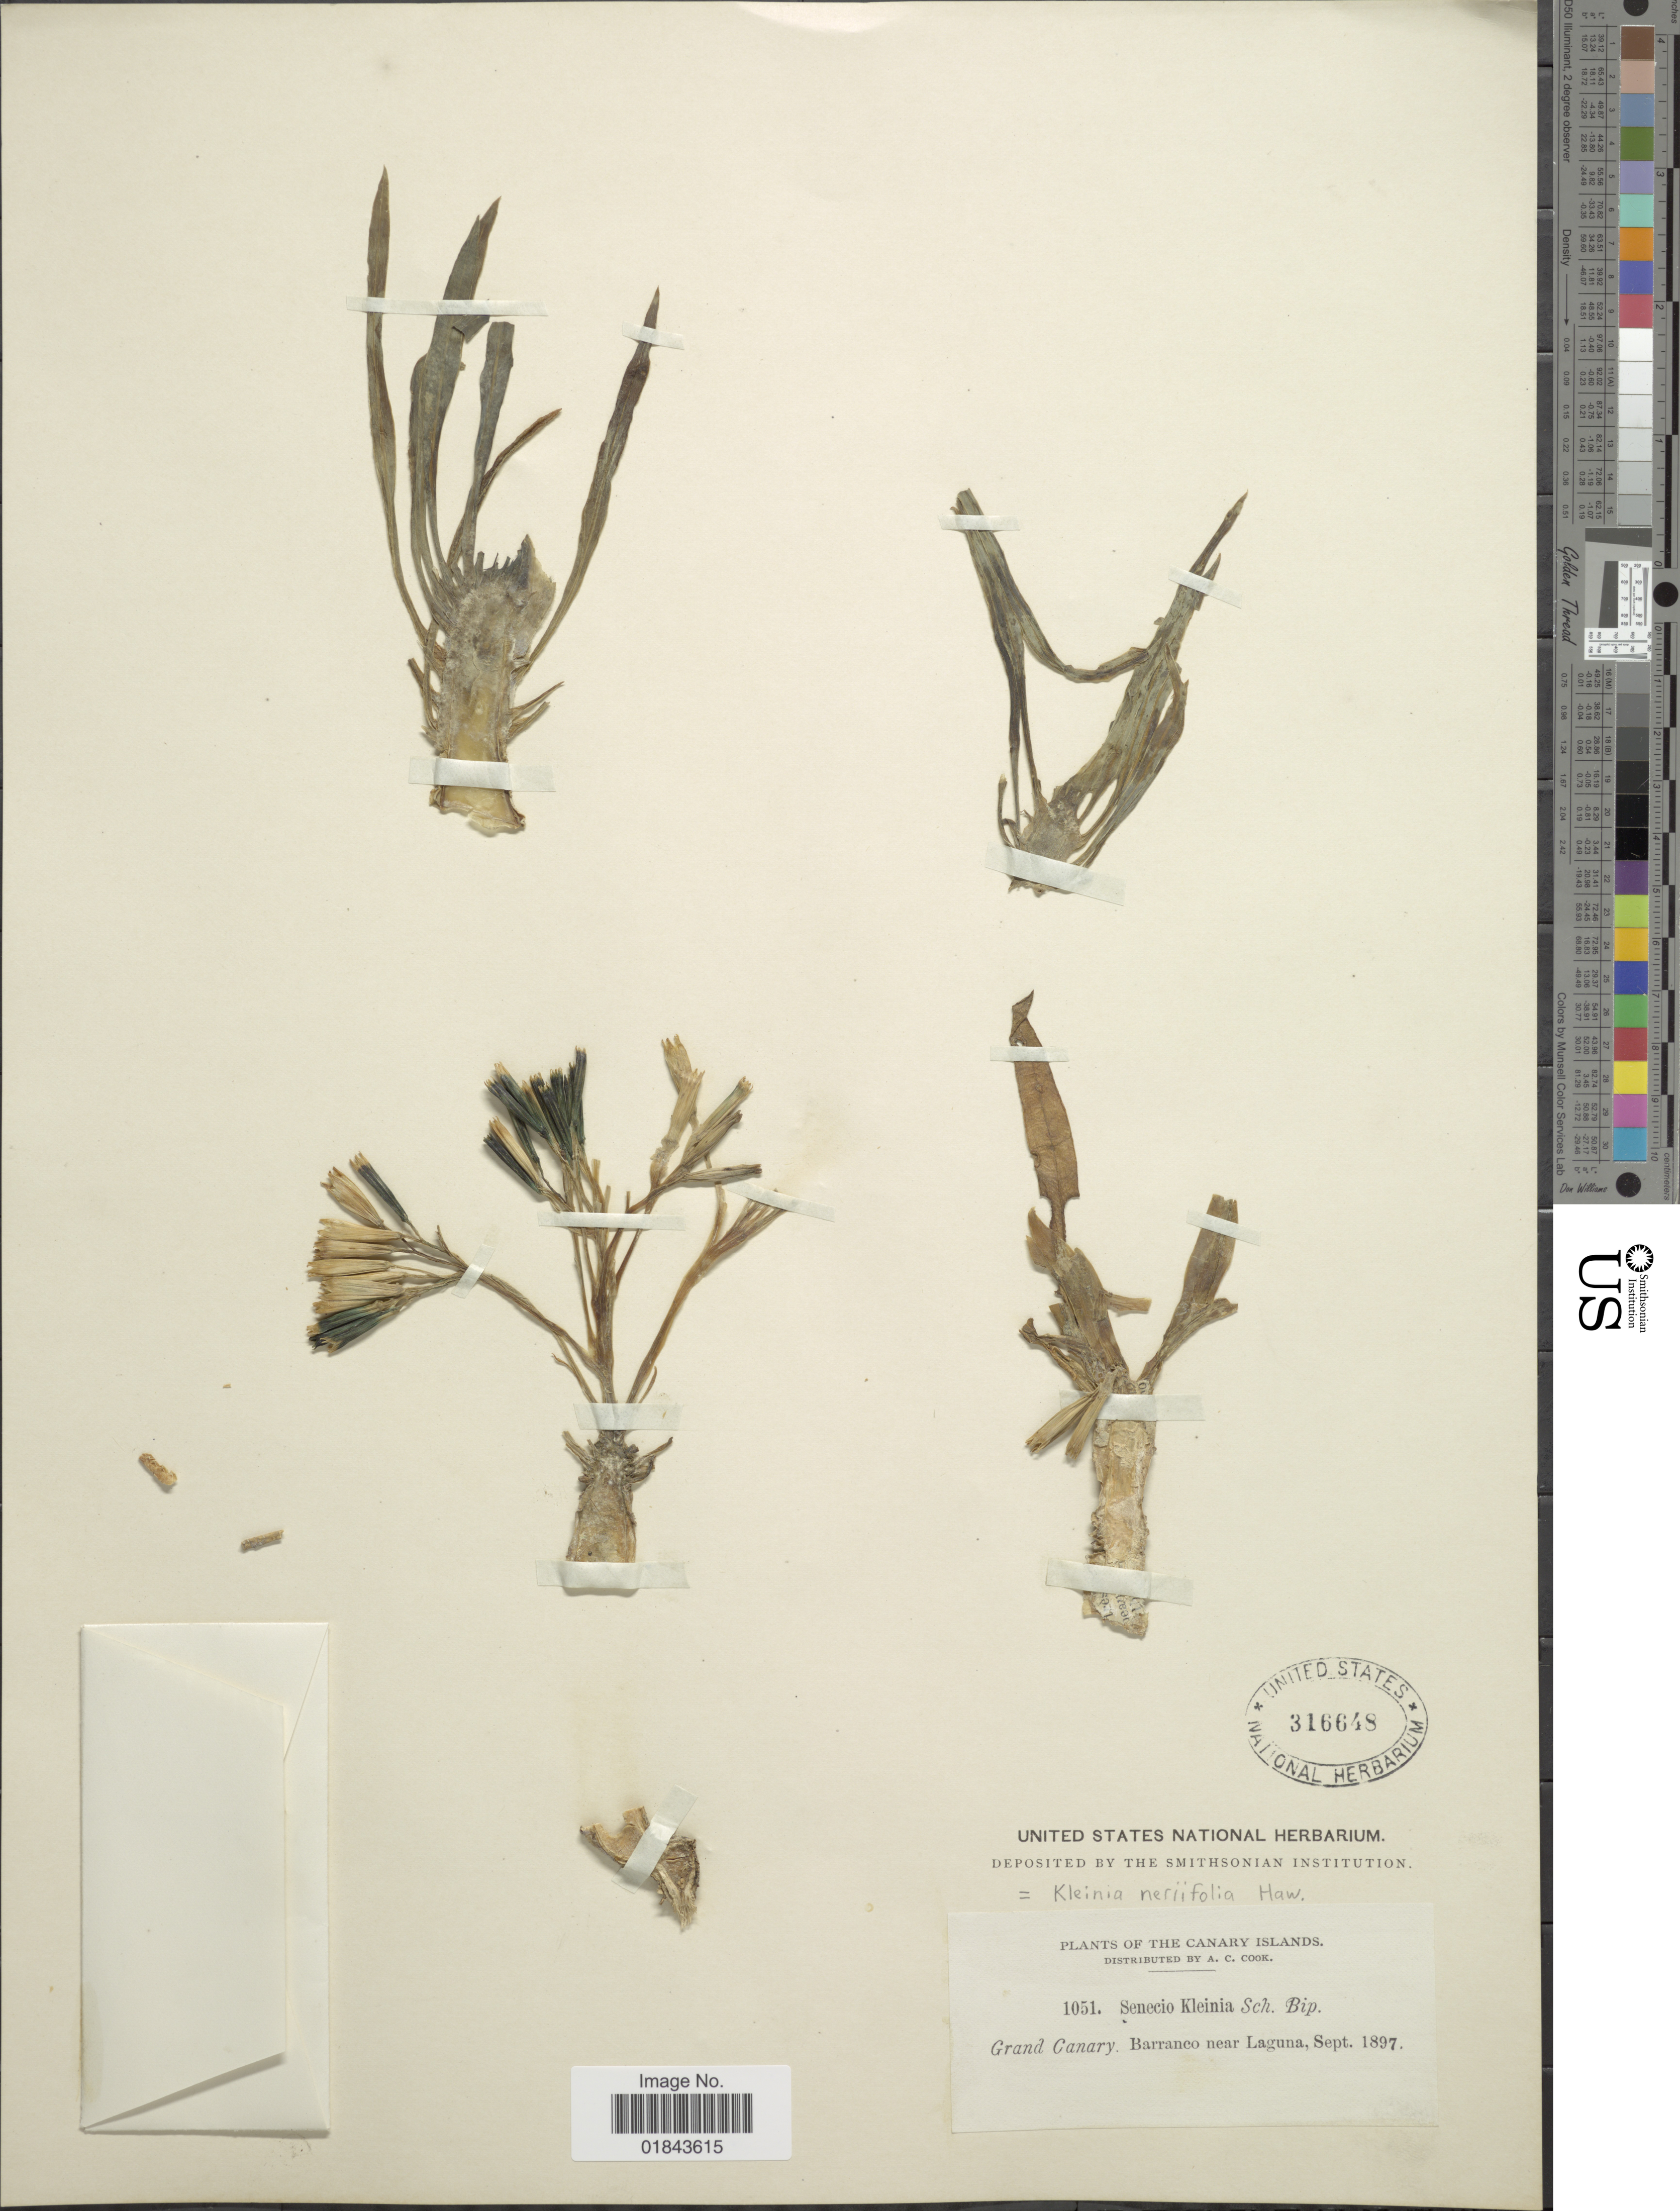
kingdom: Plantae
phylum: Tracheophyta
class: Magnoliopsida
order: Asterales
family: Asteraceae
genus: Kleinia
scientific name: Kleinia neriifolia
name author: Haw.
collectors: Alice C. Cook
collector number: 1051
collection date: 1897-09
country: Spain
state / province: Canarias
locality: The Canary Islands, Grand Canary, Barranca near Laguna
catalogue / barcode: US 316648